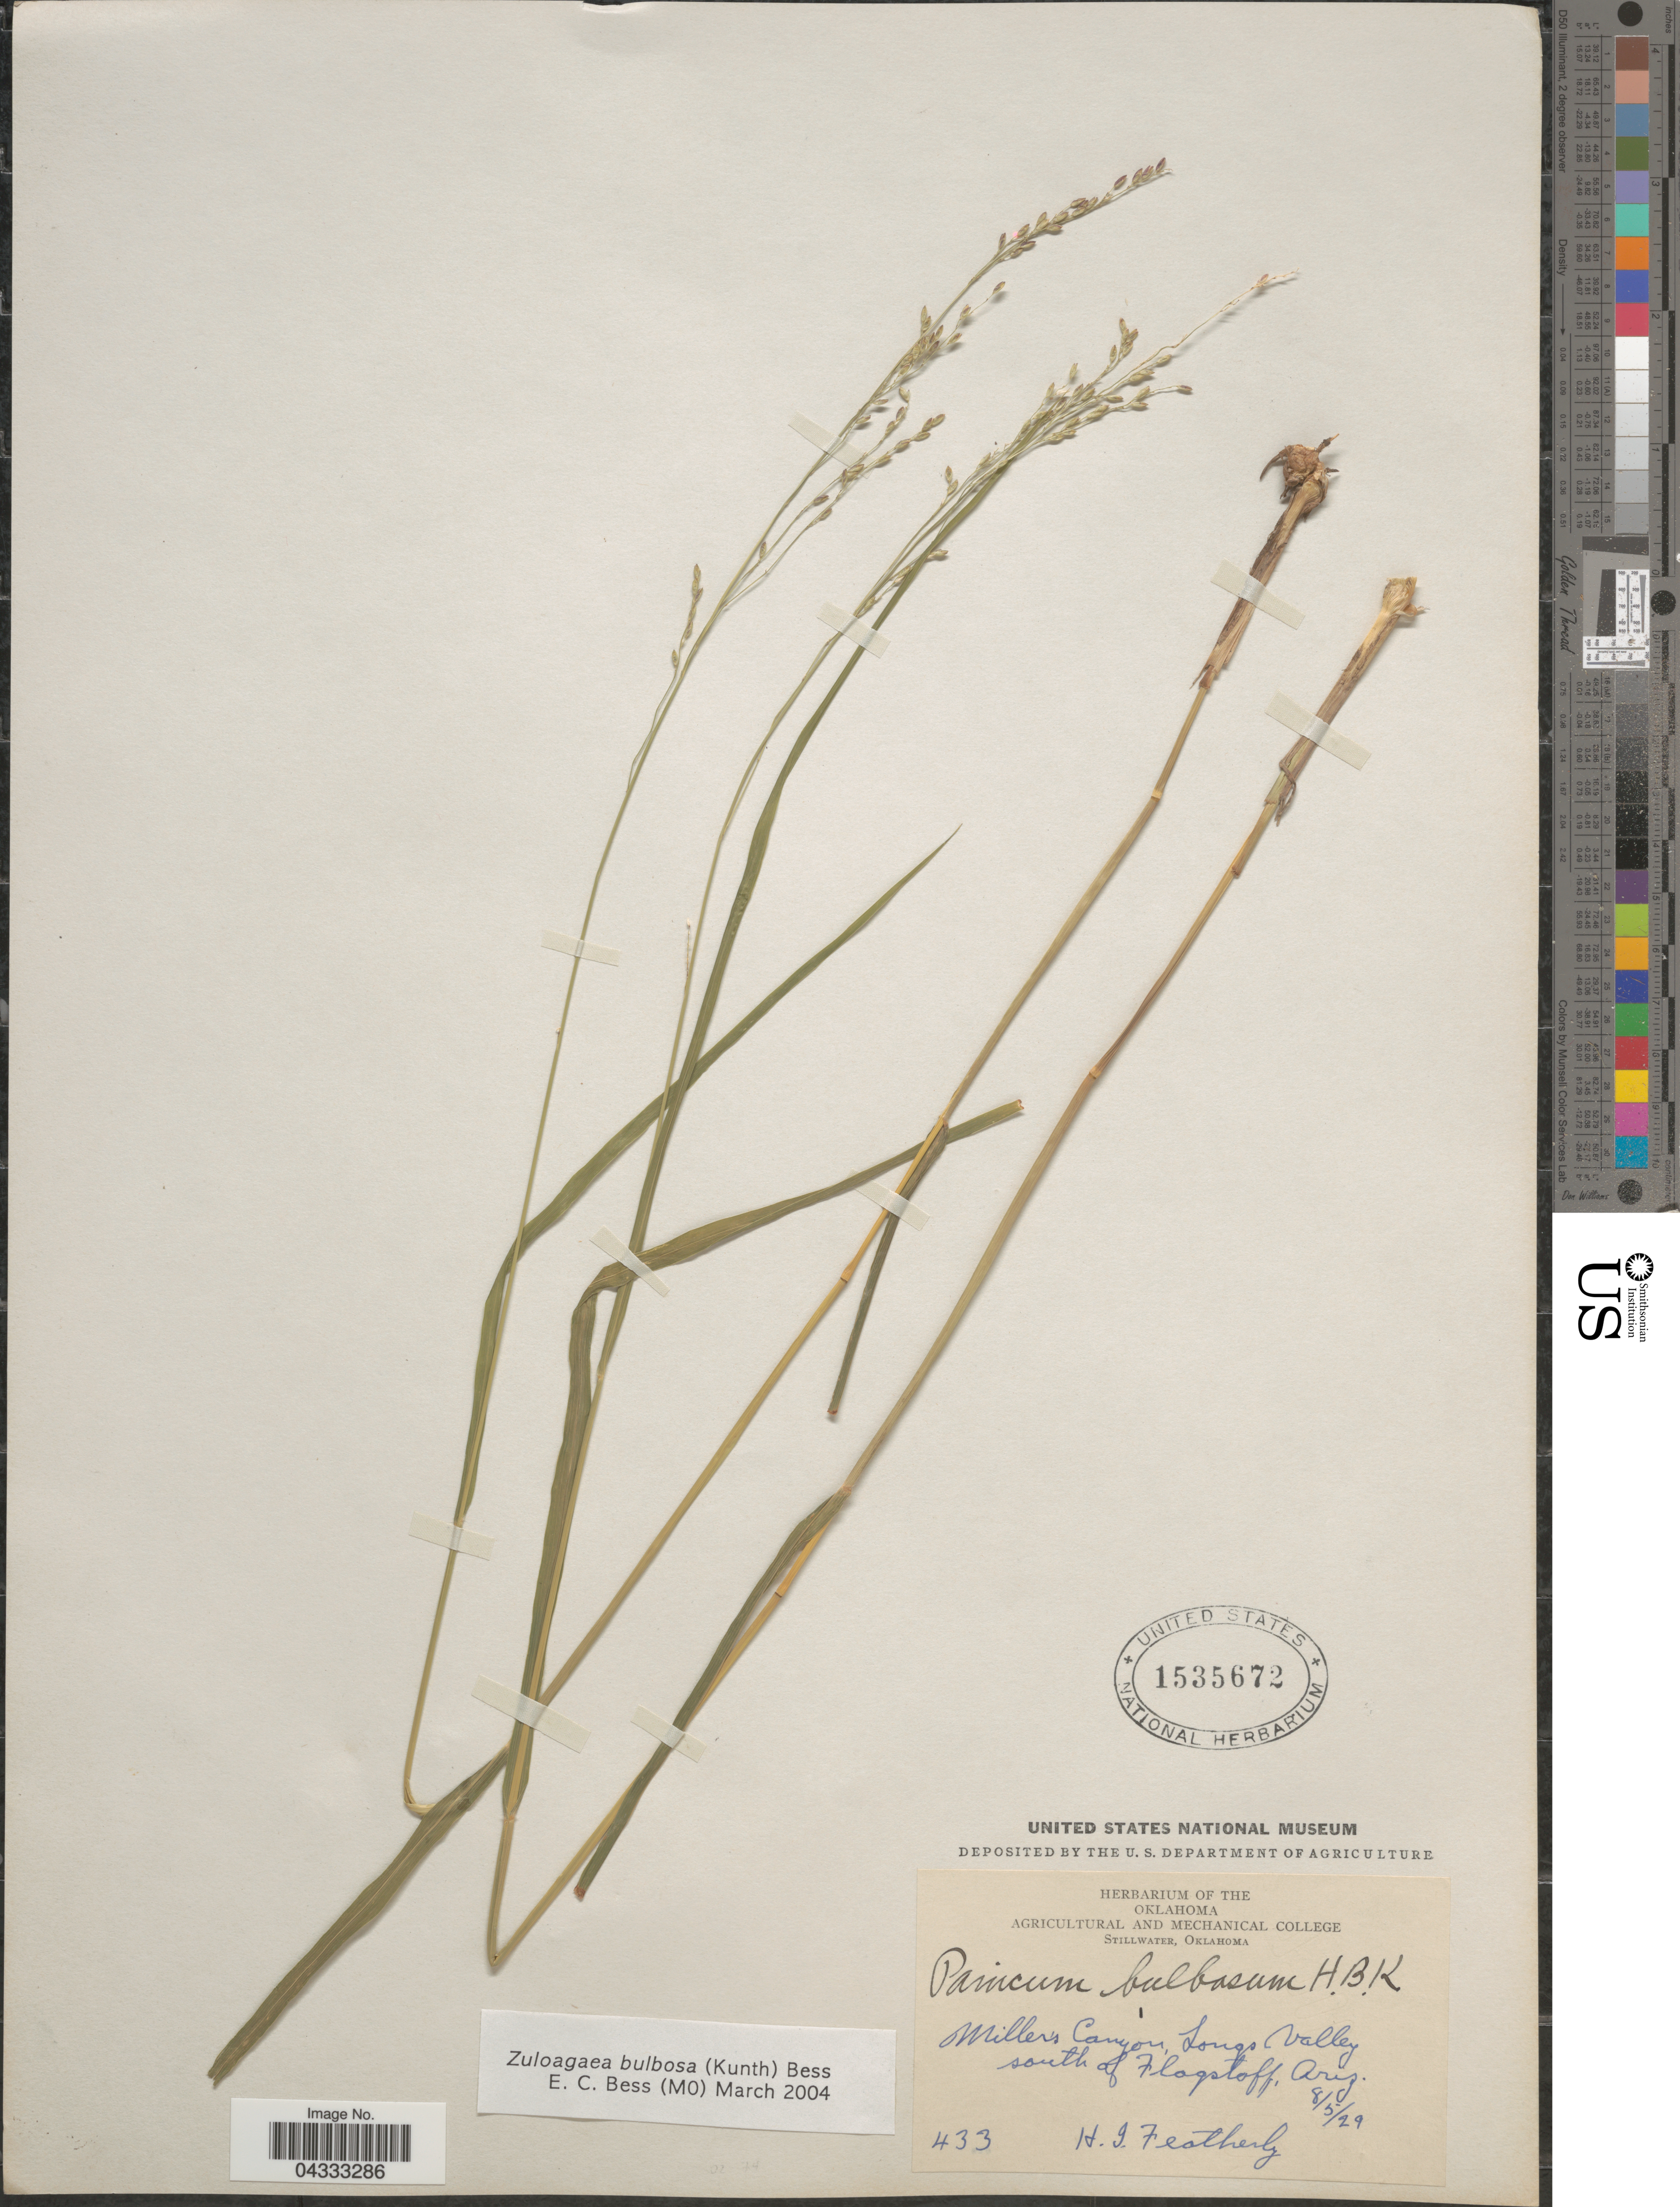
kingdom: Plantae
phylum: Tracheophyta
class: Liliopsida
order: Poales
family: Poaceae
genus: Zuloagaea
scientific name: Zuloagaea bulbosa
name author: (Kunth) E. Bess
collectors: H. Featherly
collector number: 433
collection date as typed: Transcribed d/m/y: 5/8/29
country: United States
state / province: Arizona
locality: Millers Canyon, Longs Valley south of Flagstaff.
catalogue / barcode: US 1535672